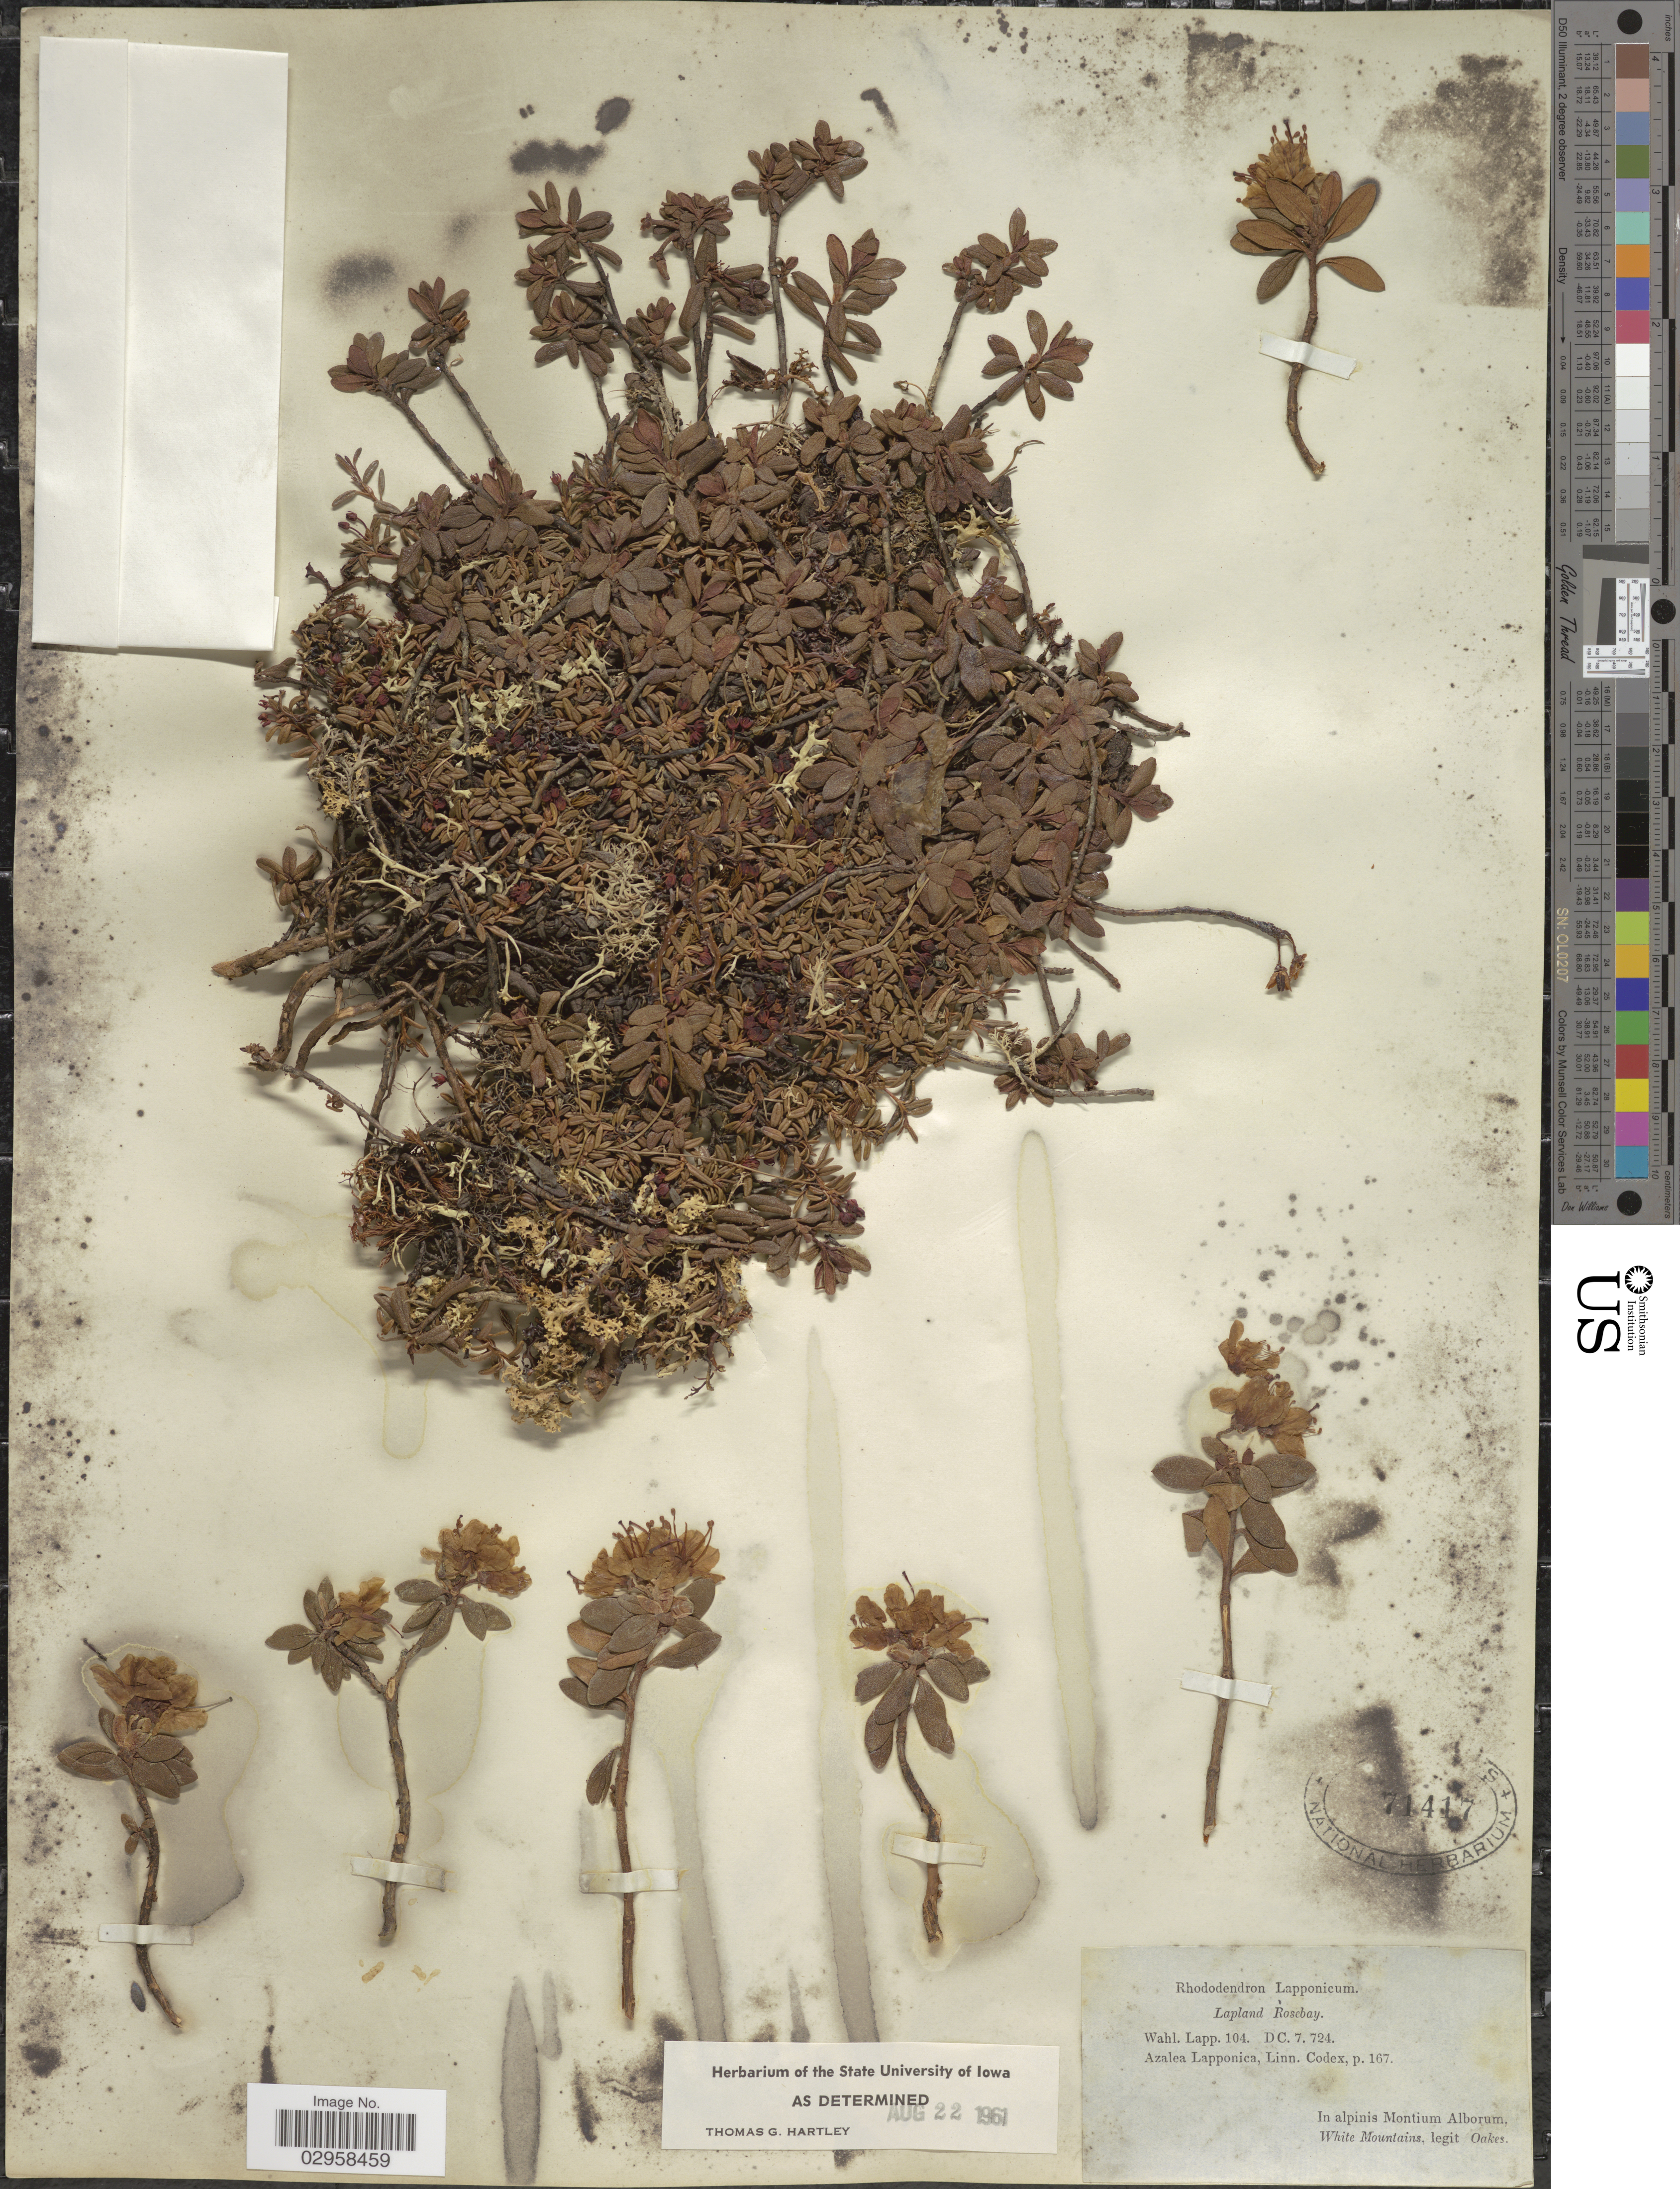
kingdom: Plantae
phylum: Tracheophyta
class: Magnoliopsida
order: Ericales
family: Ericaceae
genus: Rhododendron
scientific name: Rhododendron lapponicum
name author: (L.) Wahlenb.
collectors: -. Oakes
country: United States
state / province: New Hampshire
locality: In alpinis Montium Alborum, White Mountains.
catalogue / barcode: US 71417